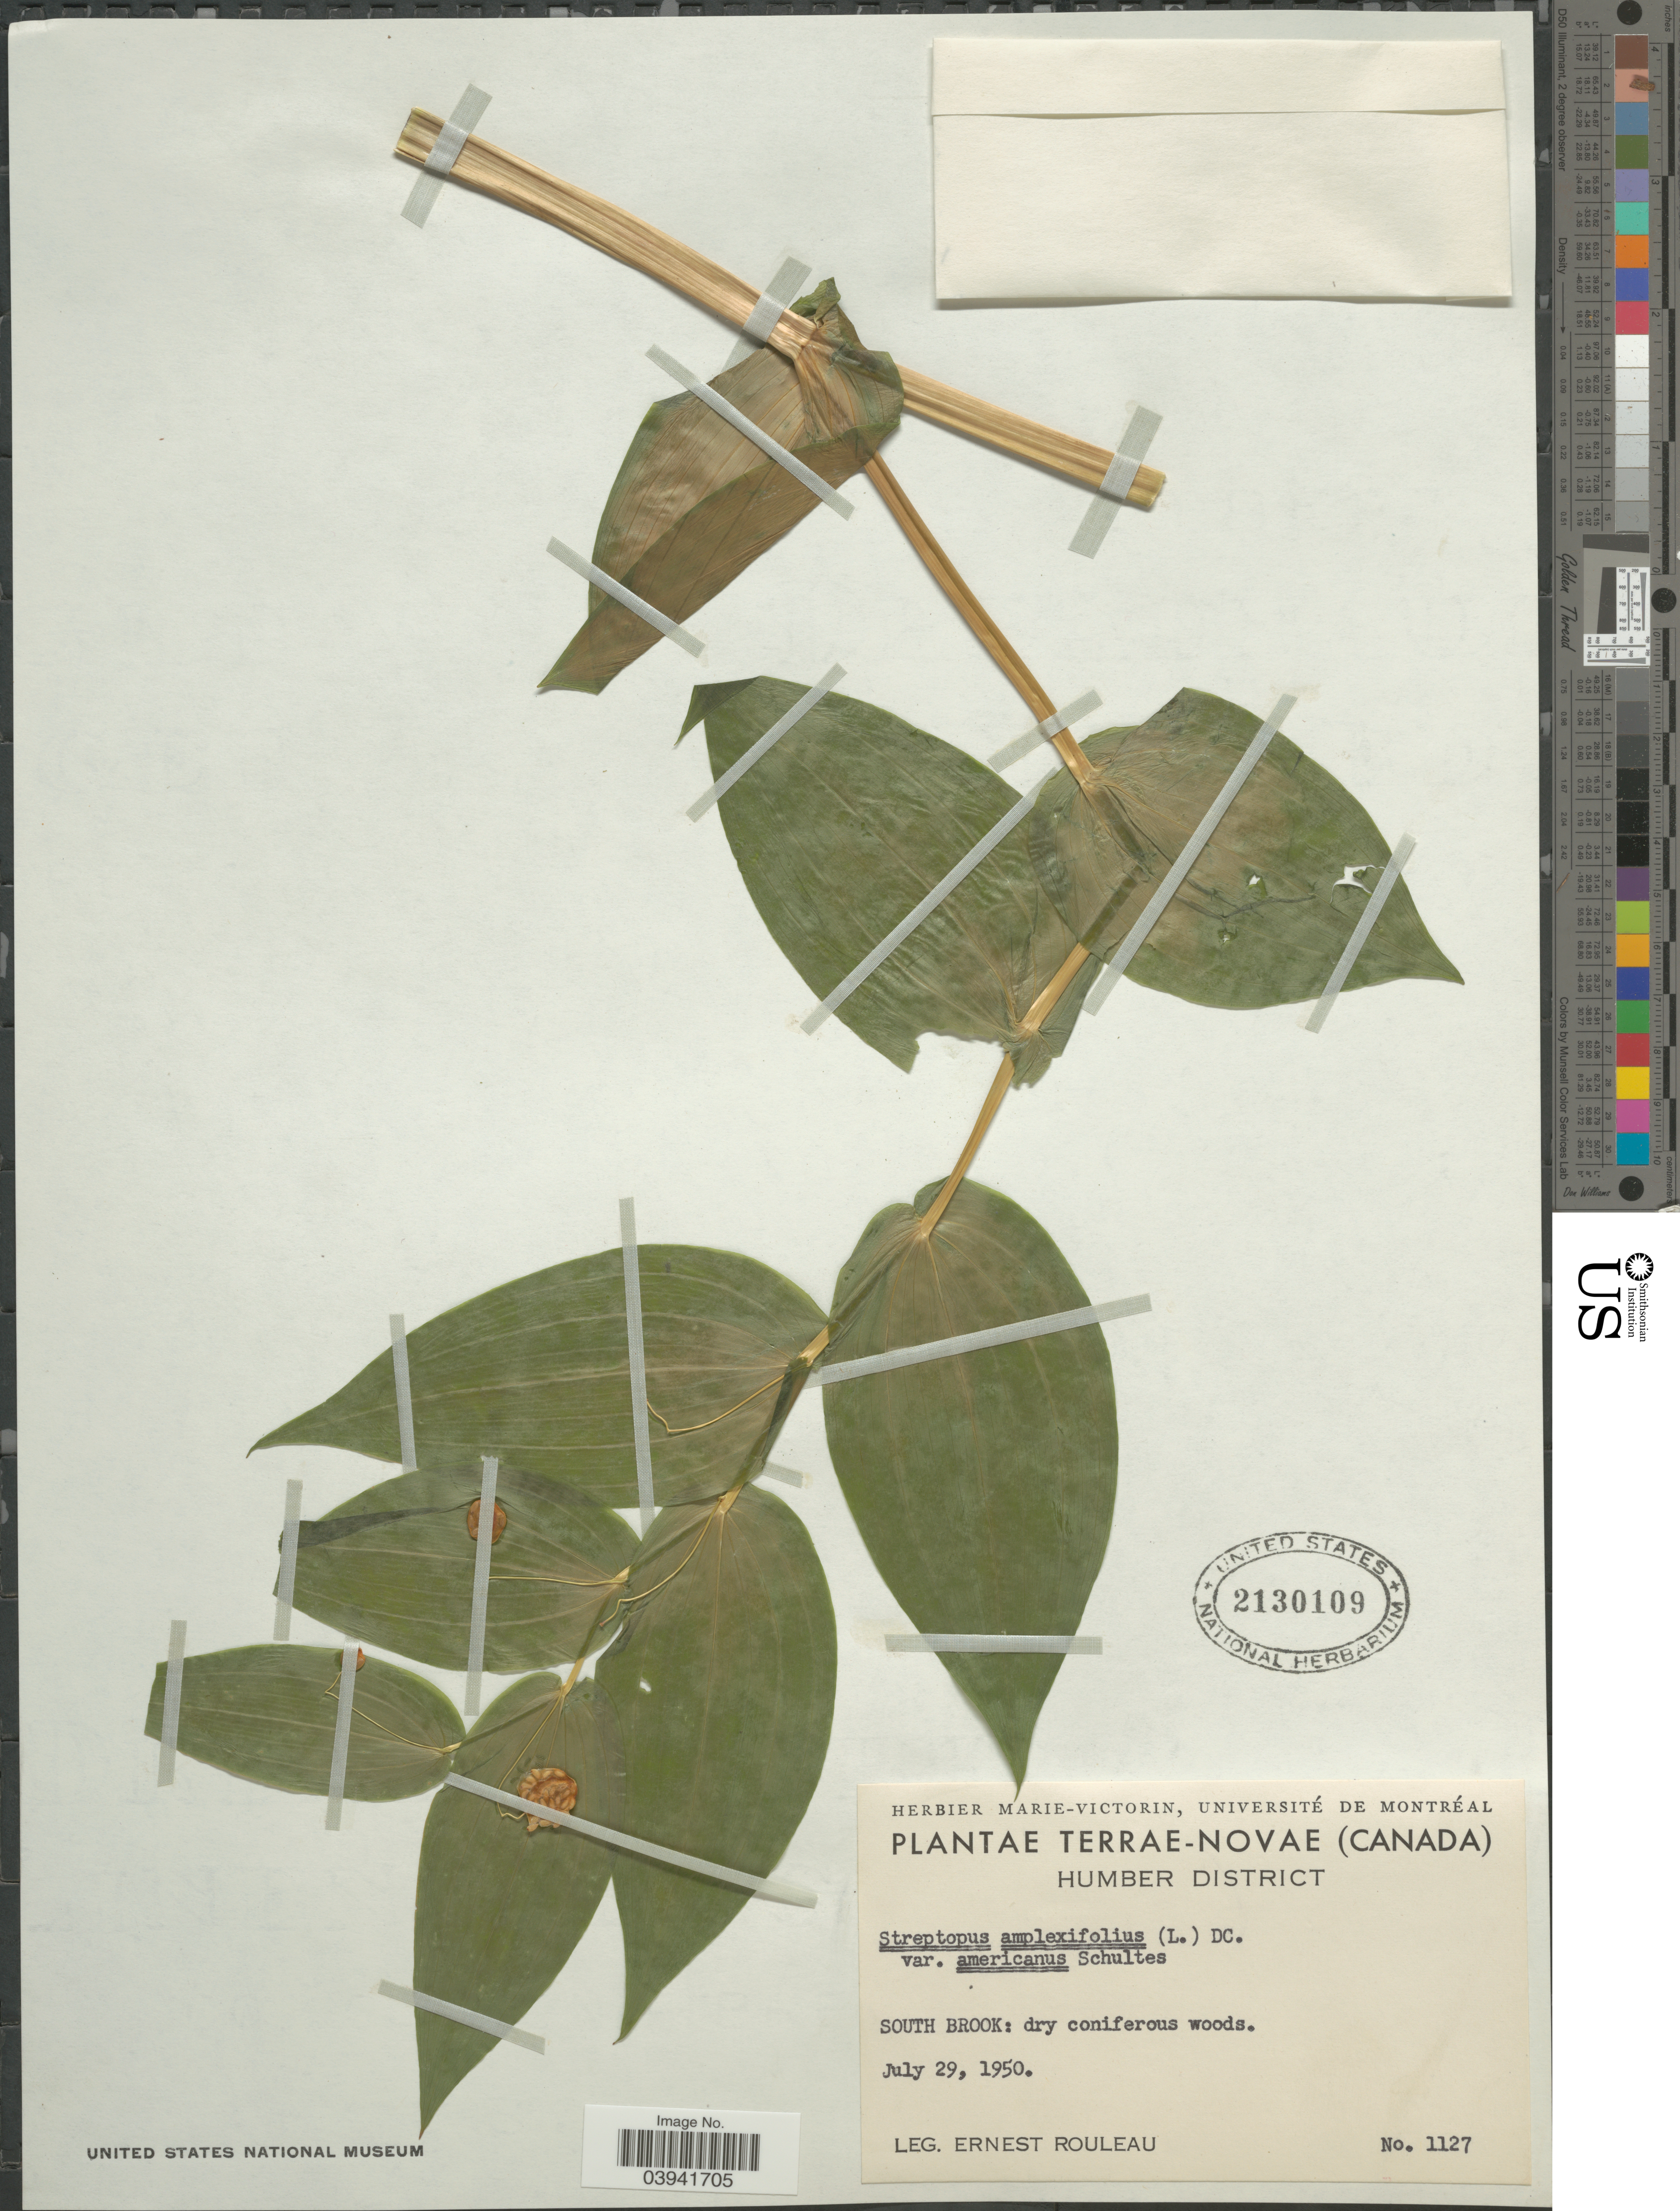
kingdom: Plantae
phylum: Tracheophyta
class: Liliopsida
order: Liliales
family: Liliaceae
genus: Streptopus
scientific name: Streptopus amplexifolius var. americanus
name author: Schult. & Schult. f.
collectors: J. Rouleau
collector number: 1127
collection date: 1950-07-29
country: Canada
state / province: Newfoundland and Labrador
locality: Terræ-Novæ. Humber District. South Brook.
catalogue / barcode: US 2130109